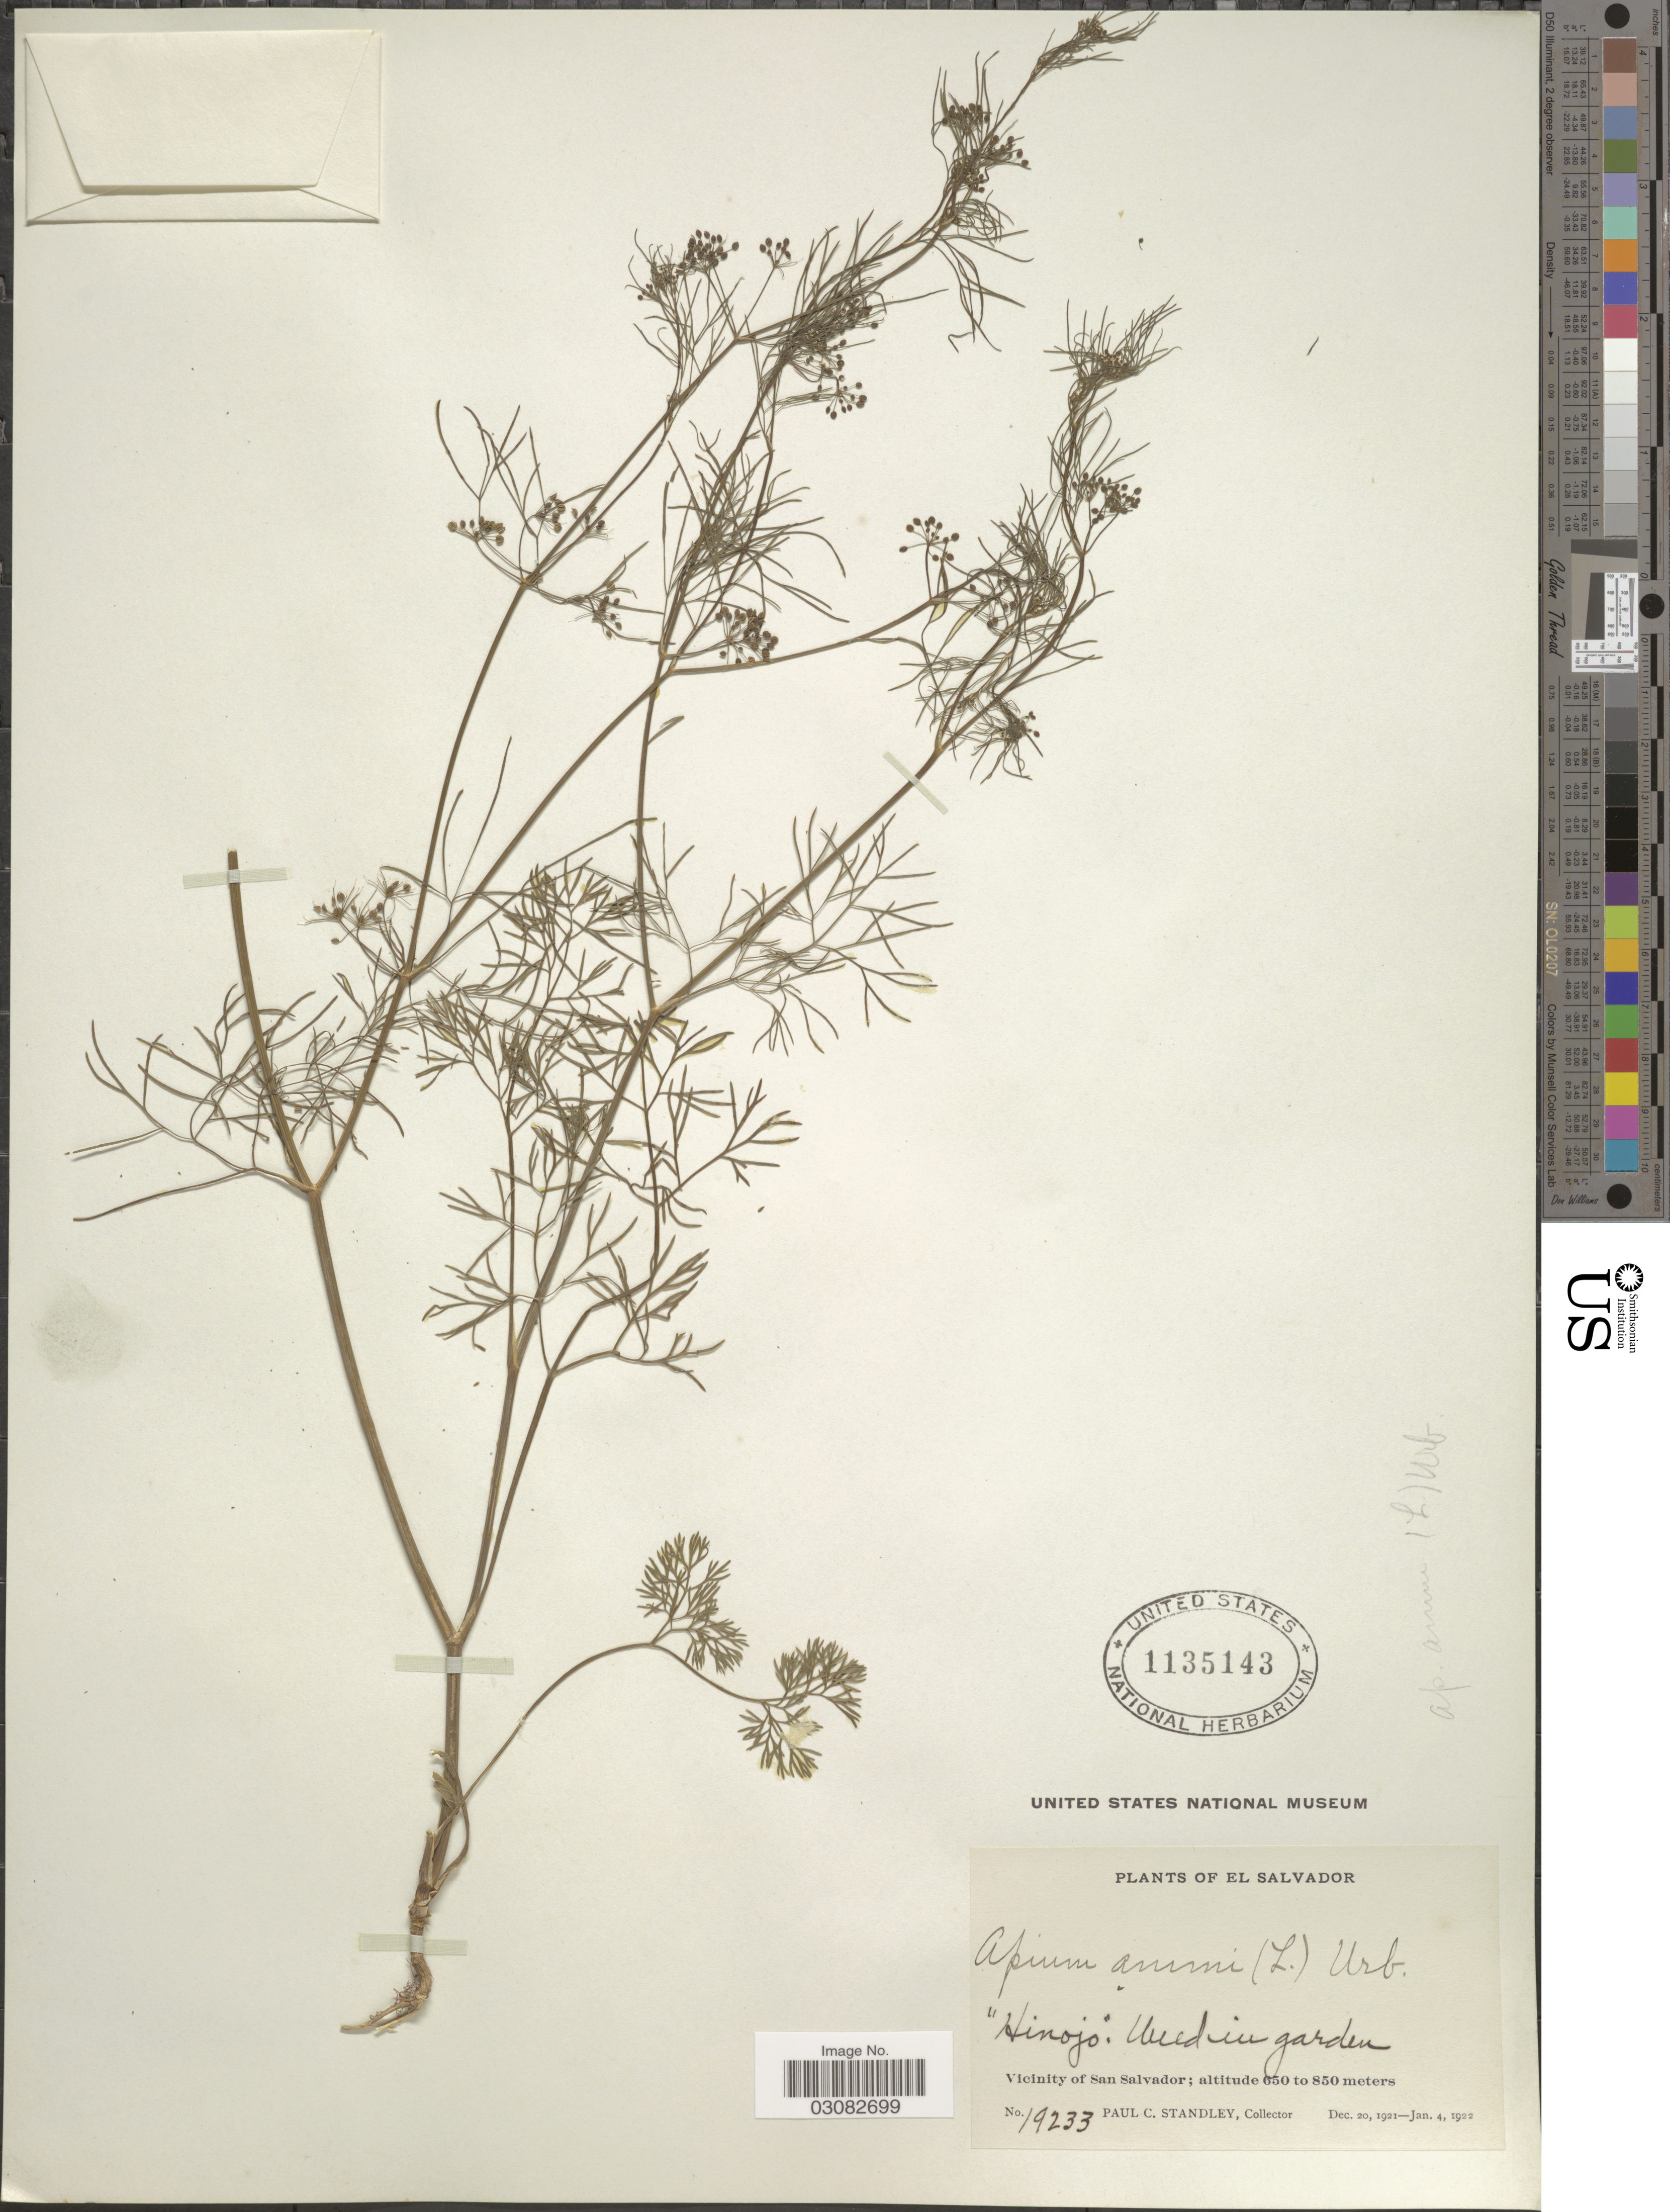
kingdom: Plantae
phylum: Tracheophyta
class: Magnoliopsida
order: Apiales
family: Apiaceae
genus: Apium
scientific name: Apium ammi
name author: (Jacq.) Urb.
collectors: P. C. Standley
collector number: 19233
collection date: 1921-12-20/1922-01-04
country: El Salvador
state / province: San Salvador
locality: Vicinity of San Salvador.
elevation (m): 650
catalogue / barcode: US 1135143